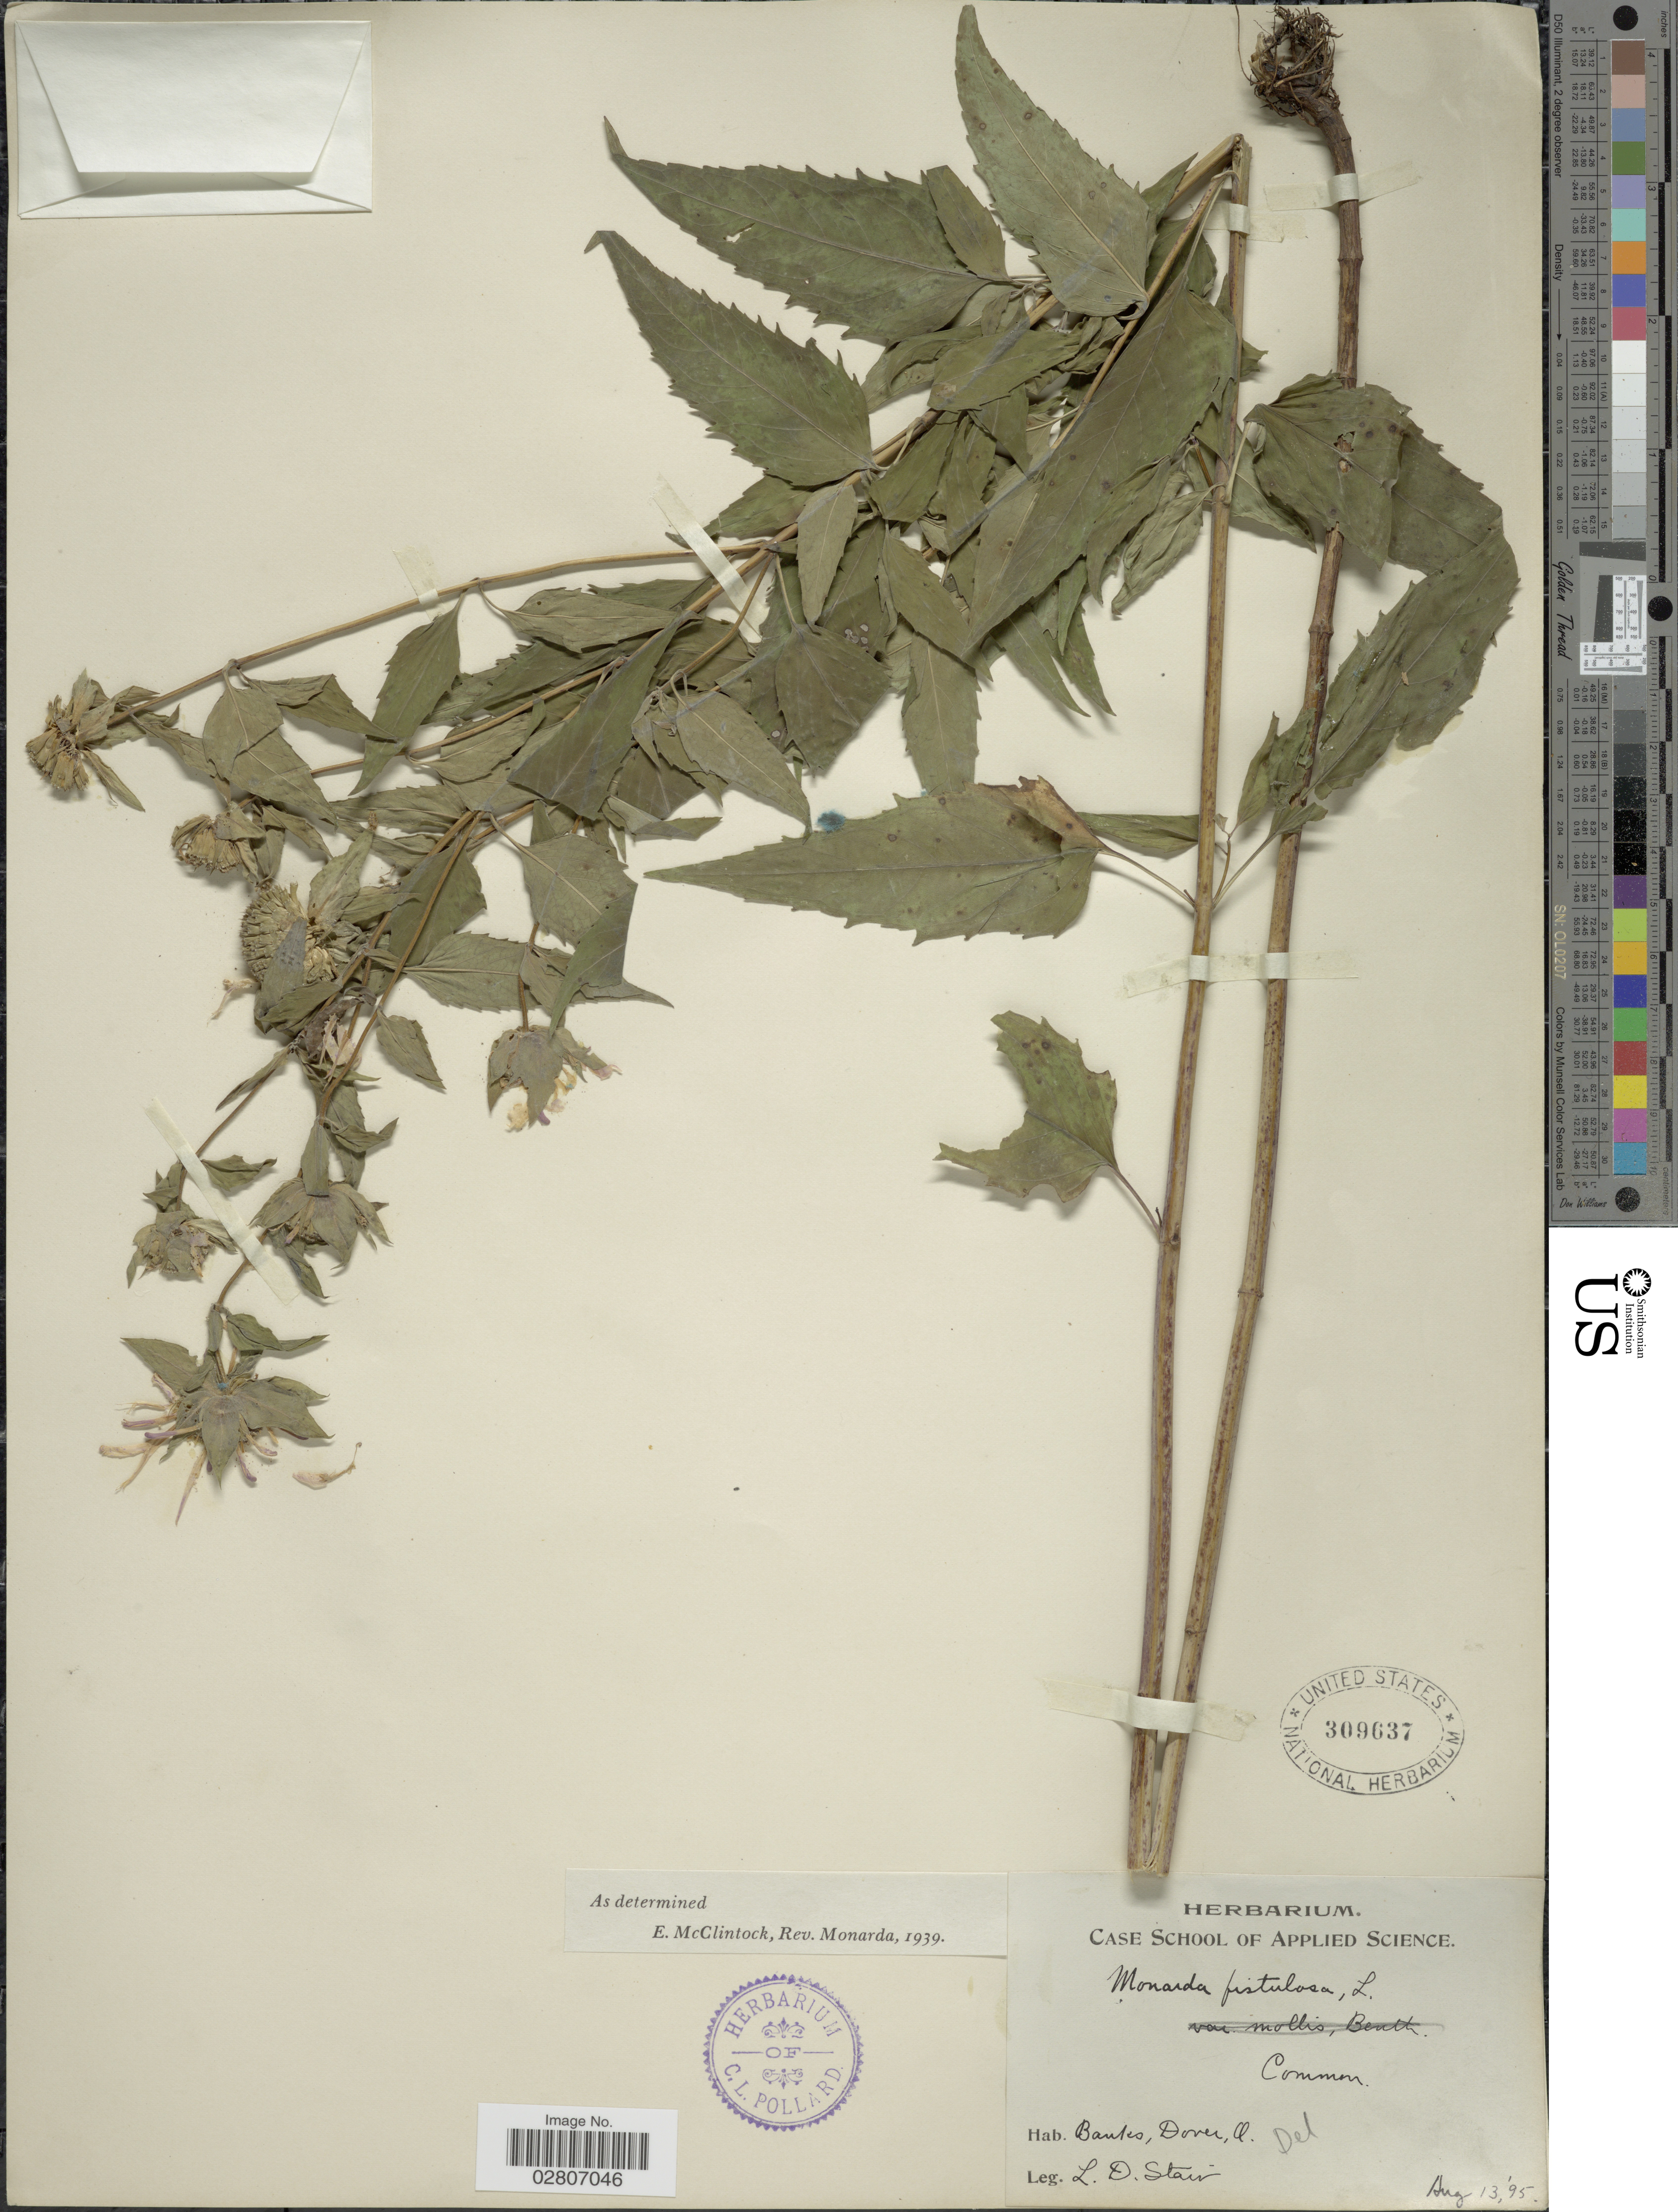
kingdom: Plantae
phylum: Tracheophyta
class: Magnoliopsida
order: Lamiales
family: Lamiaceae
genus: Monarda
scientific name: Monarda fistulosa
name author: L.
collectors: L. Stair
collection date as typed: Transcribed d/m/y: 13/8/95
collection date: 1895-08-13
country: United States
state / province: Ohio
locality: Banks, Dover, O. ["Del" pencilled in at later date, but this locality is probably in Ohio, not Delaware]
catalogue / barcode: US 309637